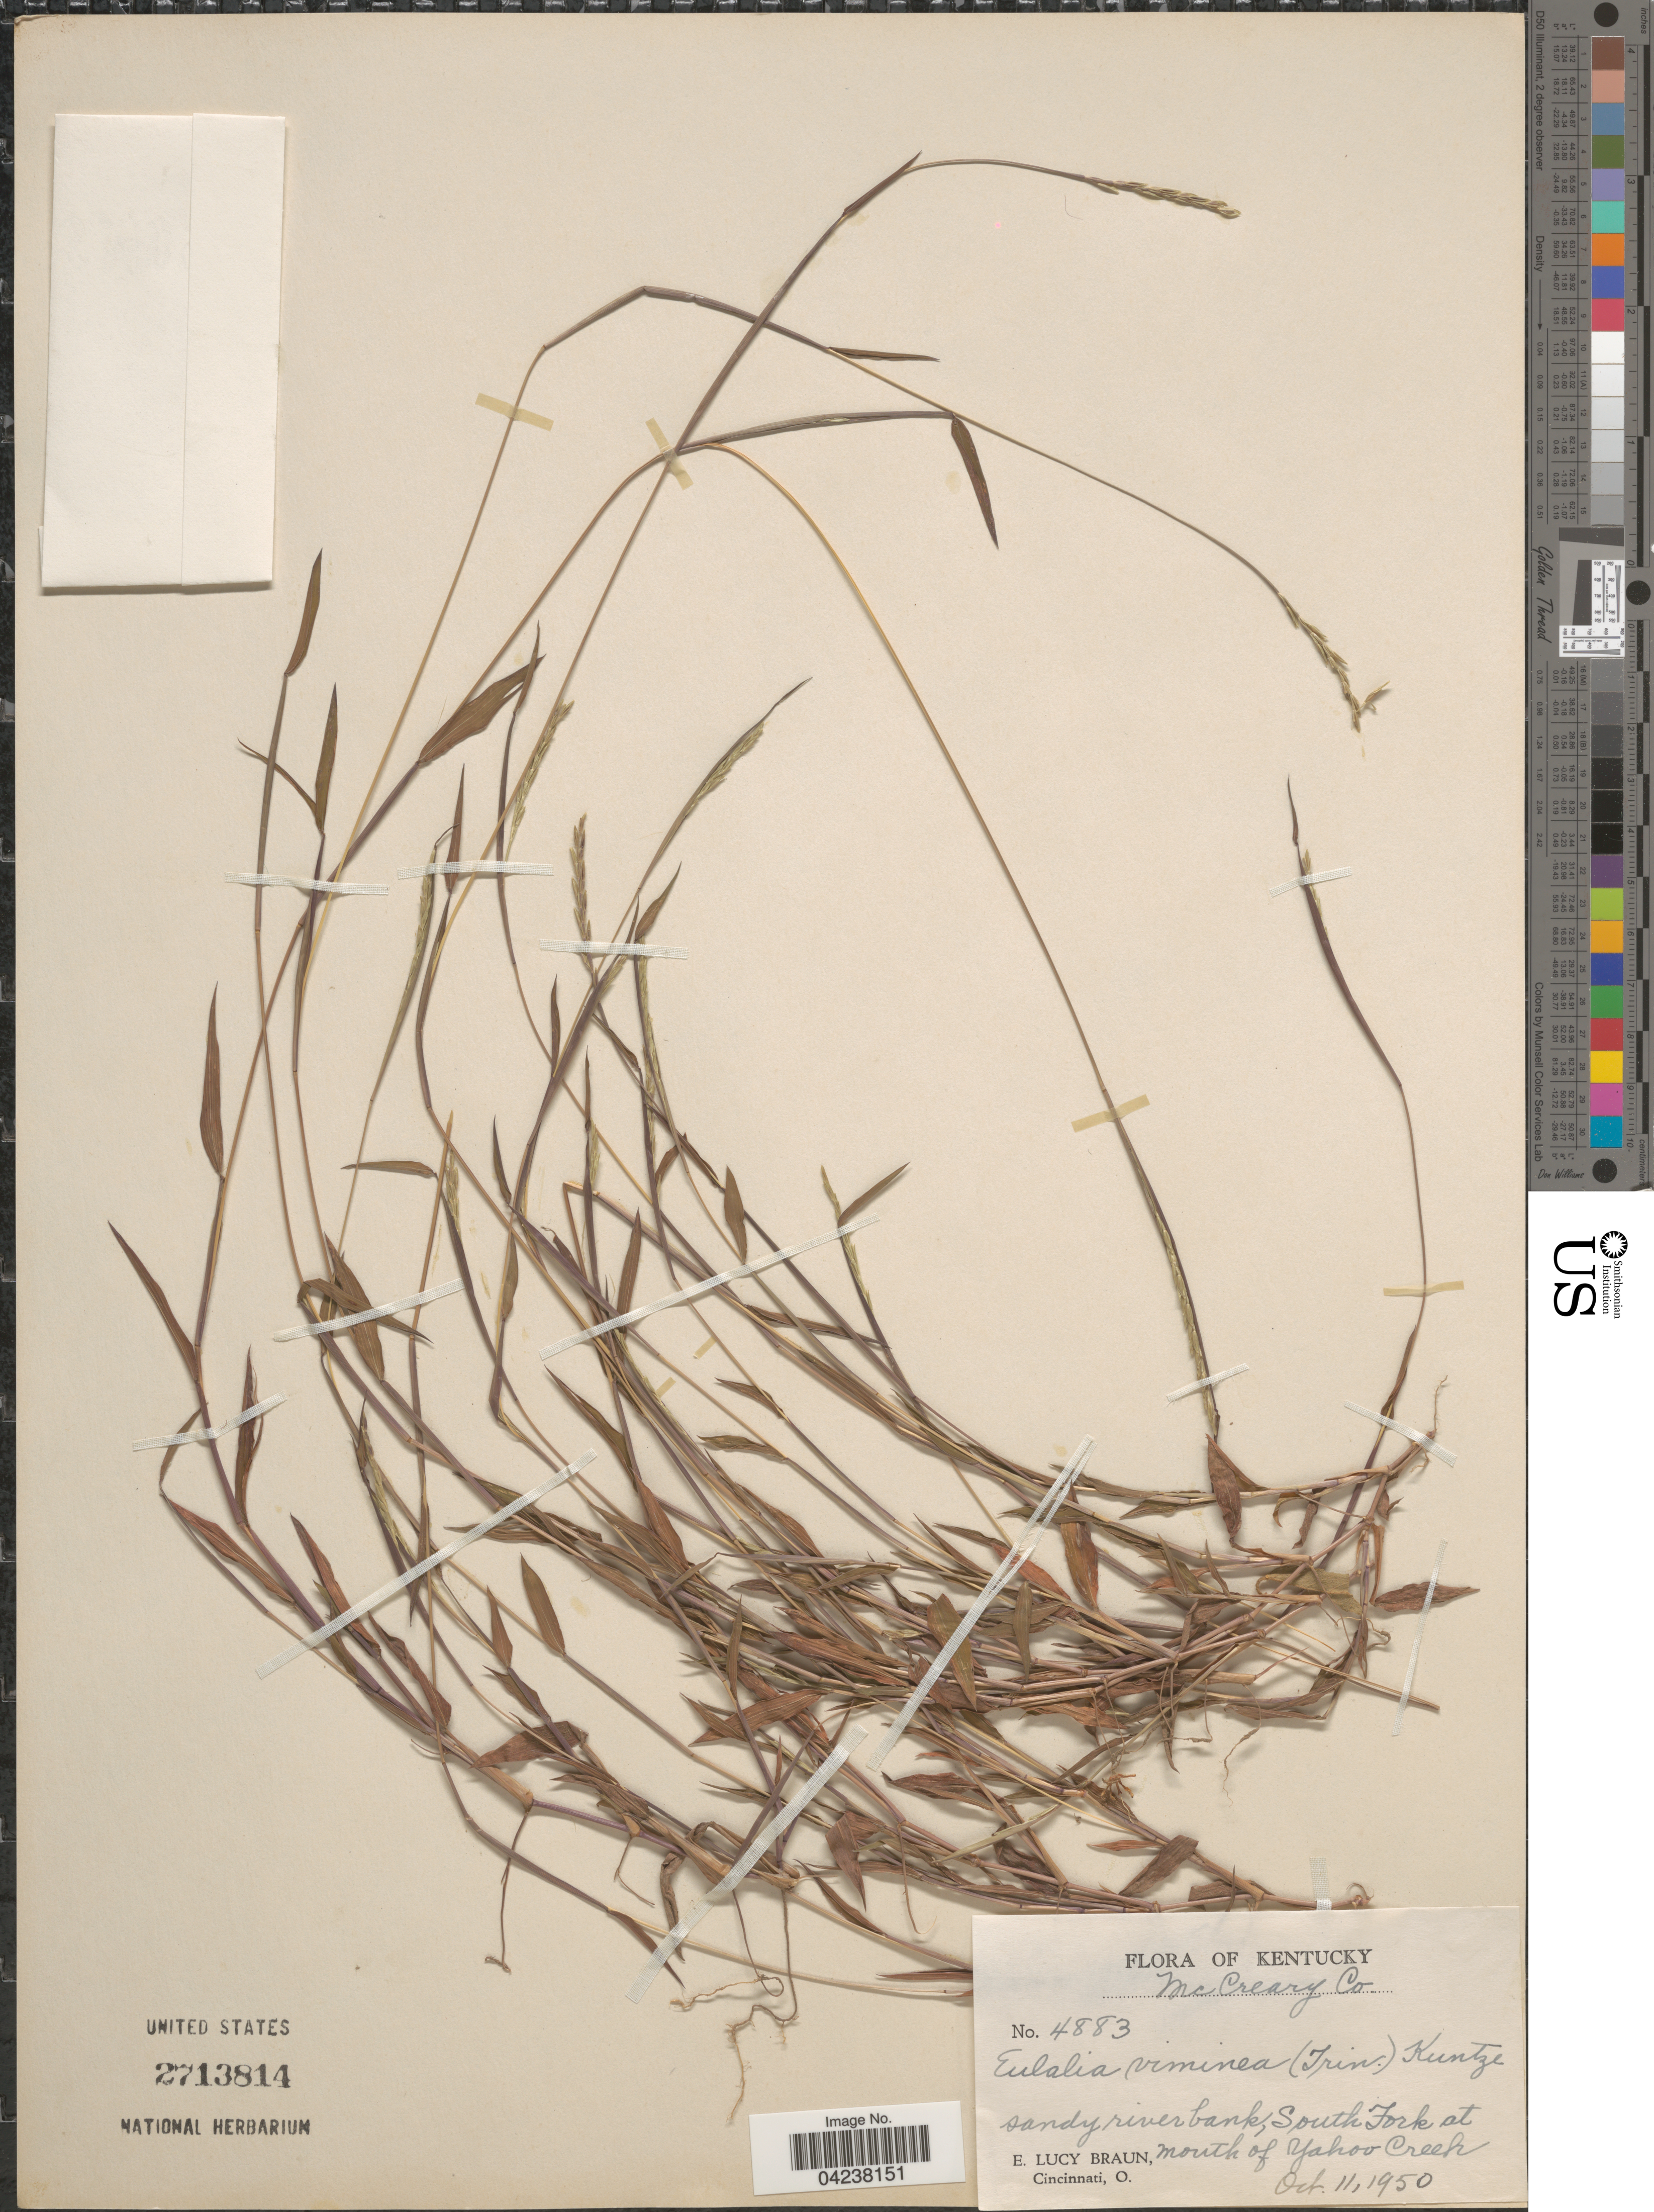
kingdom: Plantae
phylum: Tracheophyta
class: Liliopsida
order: Poales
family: Poaceae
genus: Microstegium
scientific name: Microstegium vimineum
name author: (Trin.) A. Camus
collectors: E. L. Braun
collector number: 4883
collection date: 1950-10-11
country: United States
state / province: Kentucky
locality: McCreary Co. Sandy river bank, South Fork at mouth of Yahoo Creek.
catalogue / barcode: US 2713814